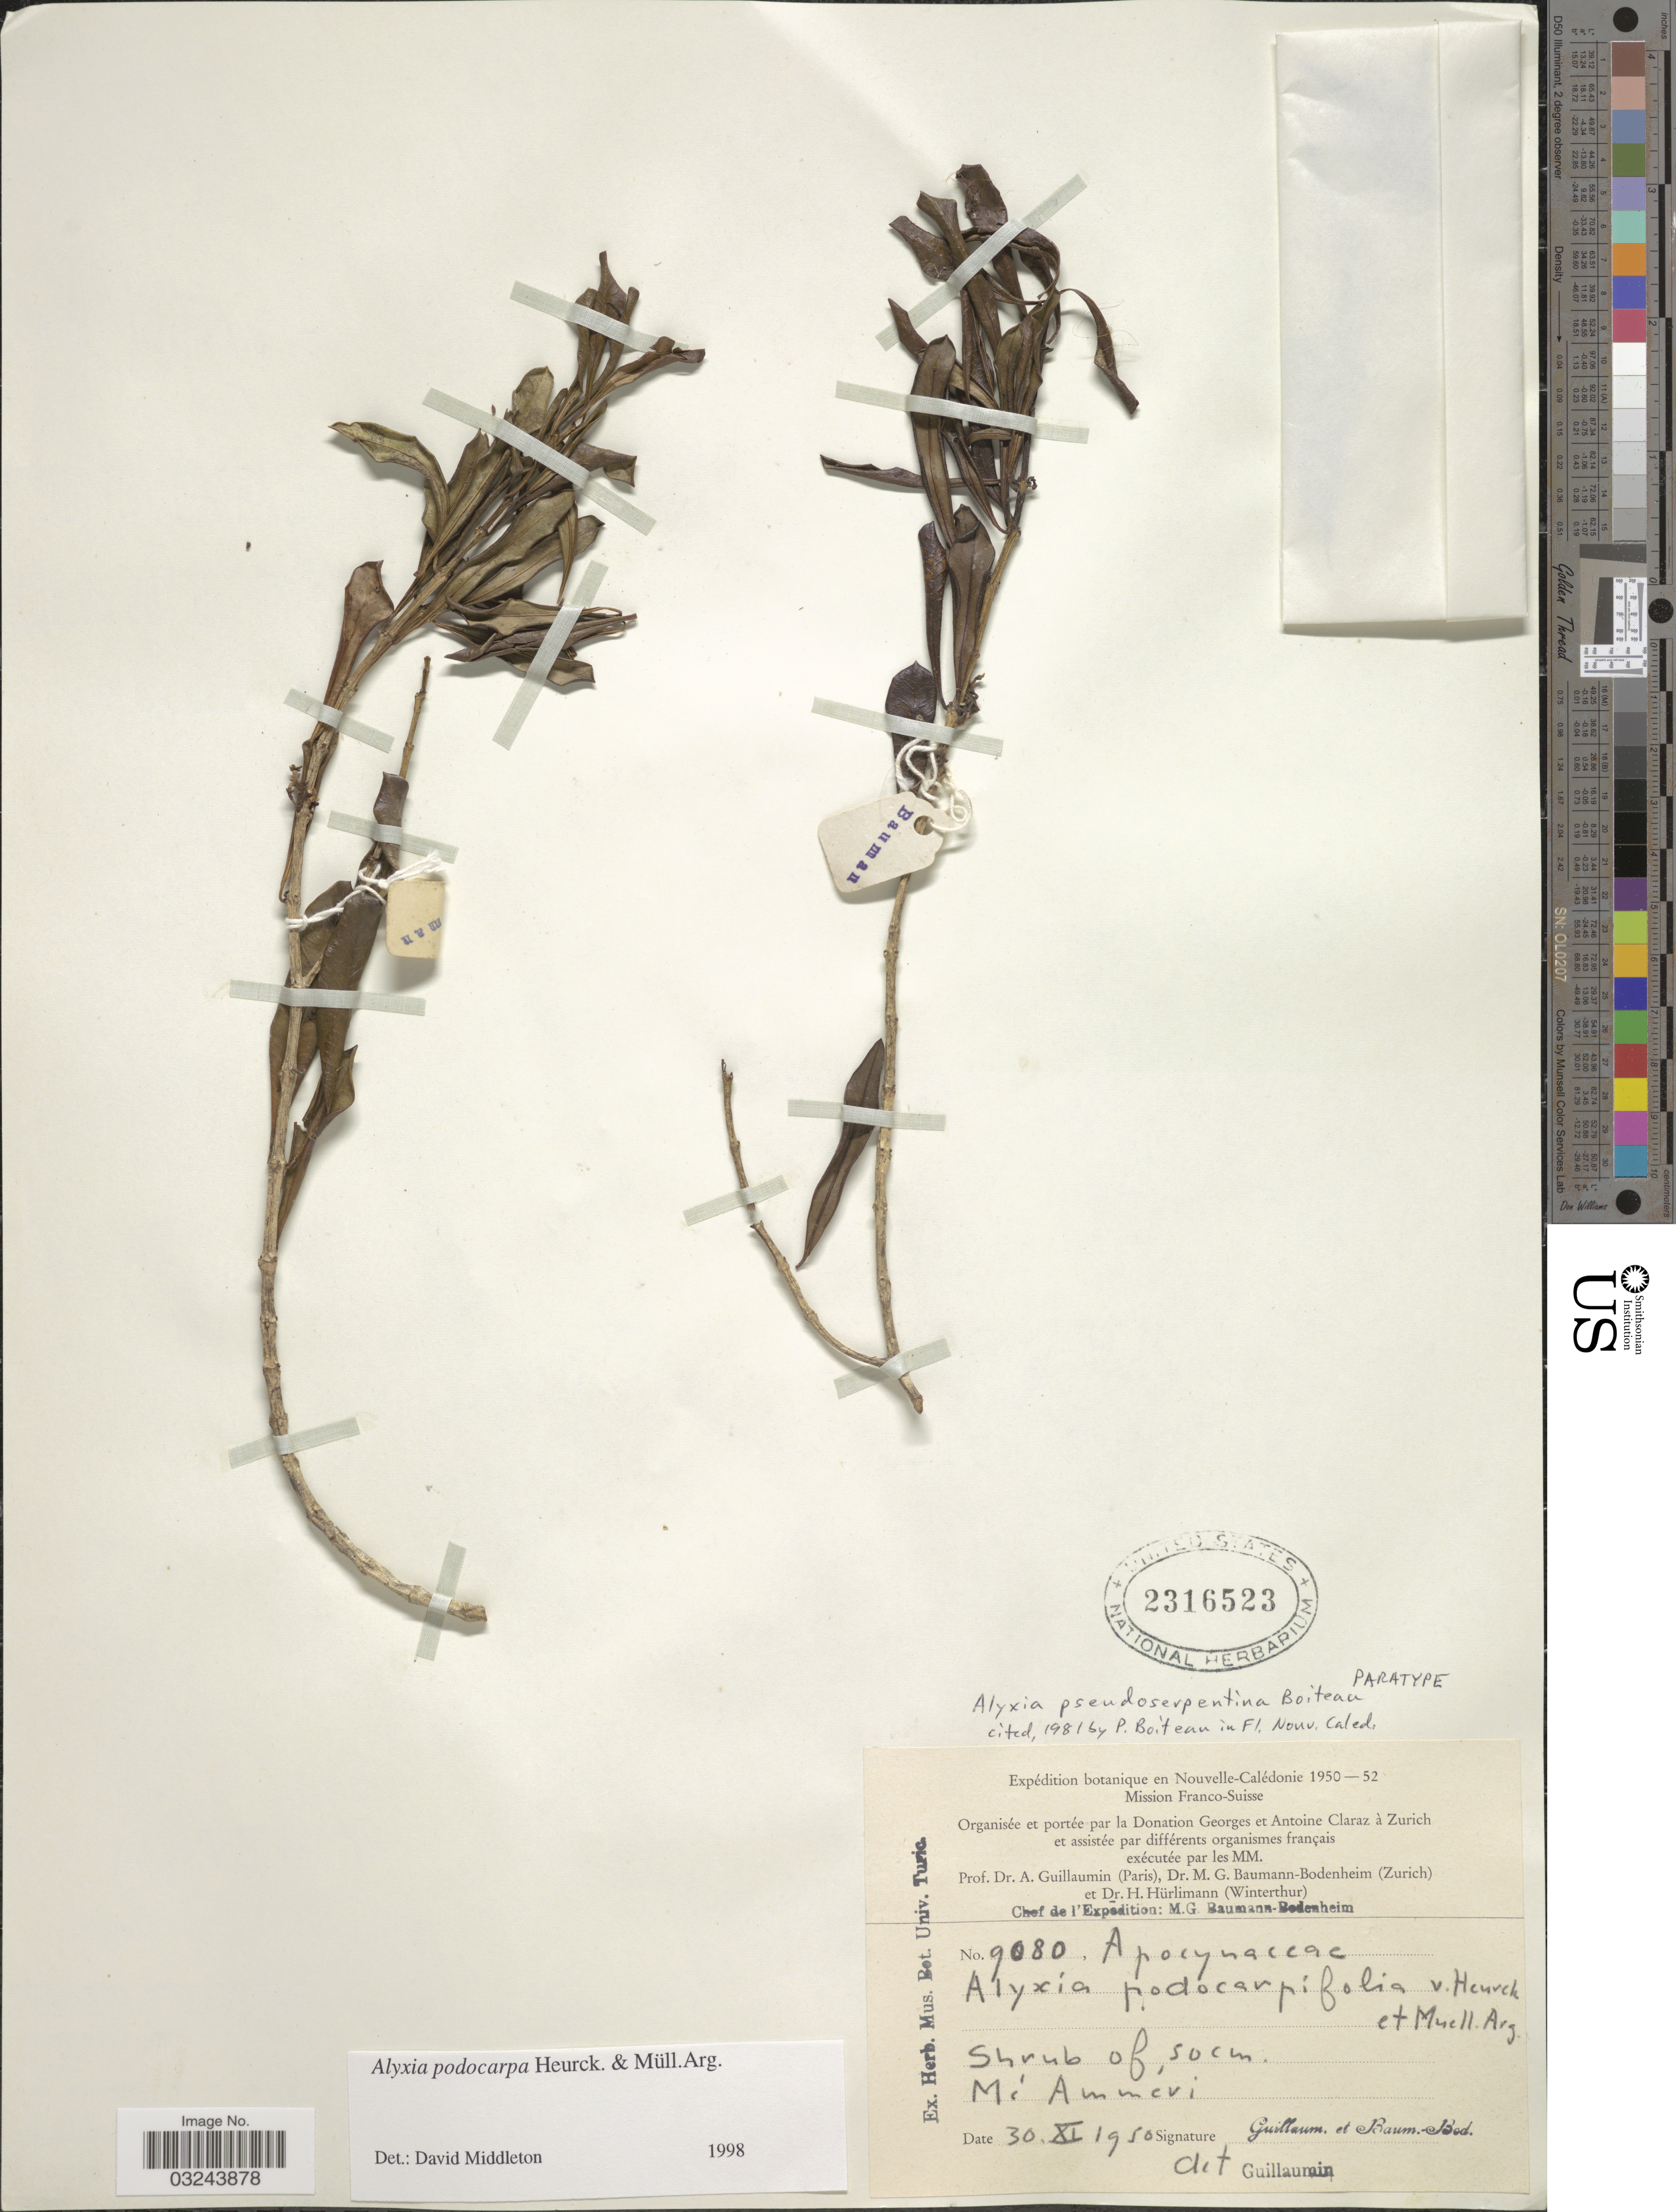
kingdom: Plantae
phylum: Tracheophyta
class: Magnoliopsida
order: Gentianales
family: Apocynaceae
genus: Alyxia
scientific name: Alyxia podocarpa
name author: Van Heurck & Müll. Arg.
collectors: A. Guillaumin & M. G. Baumann-Bodenheim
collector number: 9080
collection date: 1950-11-30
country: New Caledonia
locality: Nouvelle-Calédonie. Me Ammeri.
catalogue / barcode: US 2316523